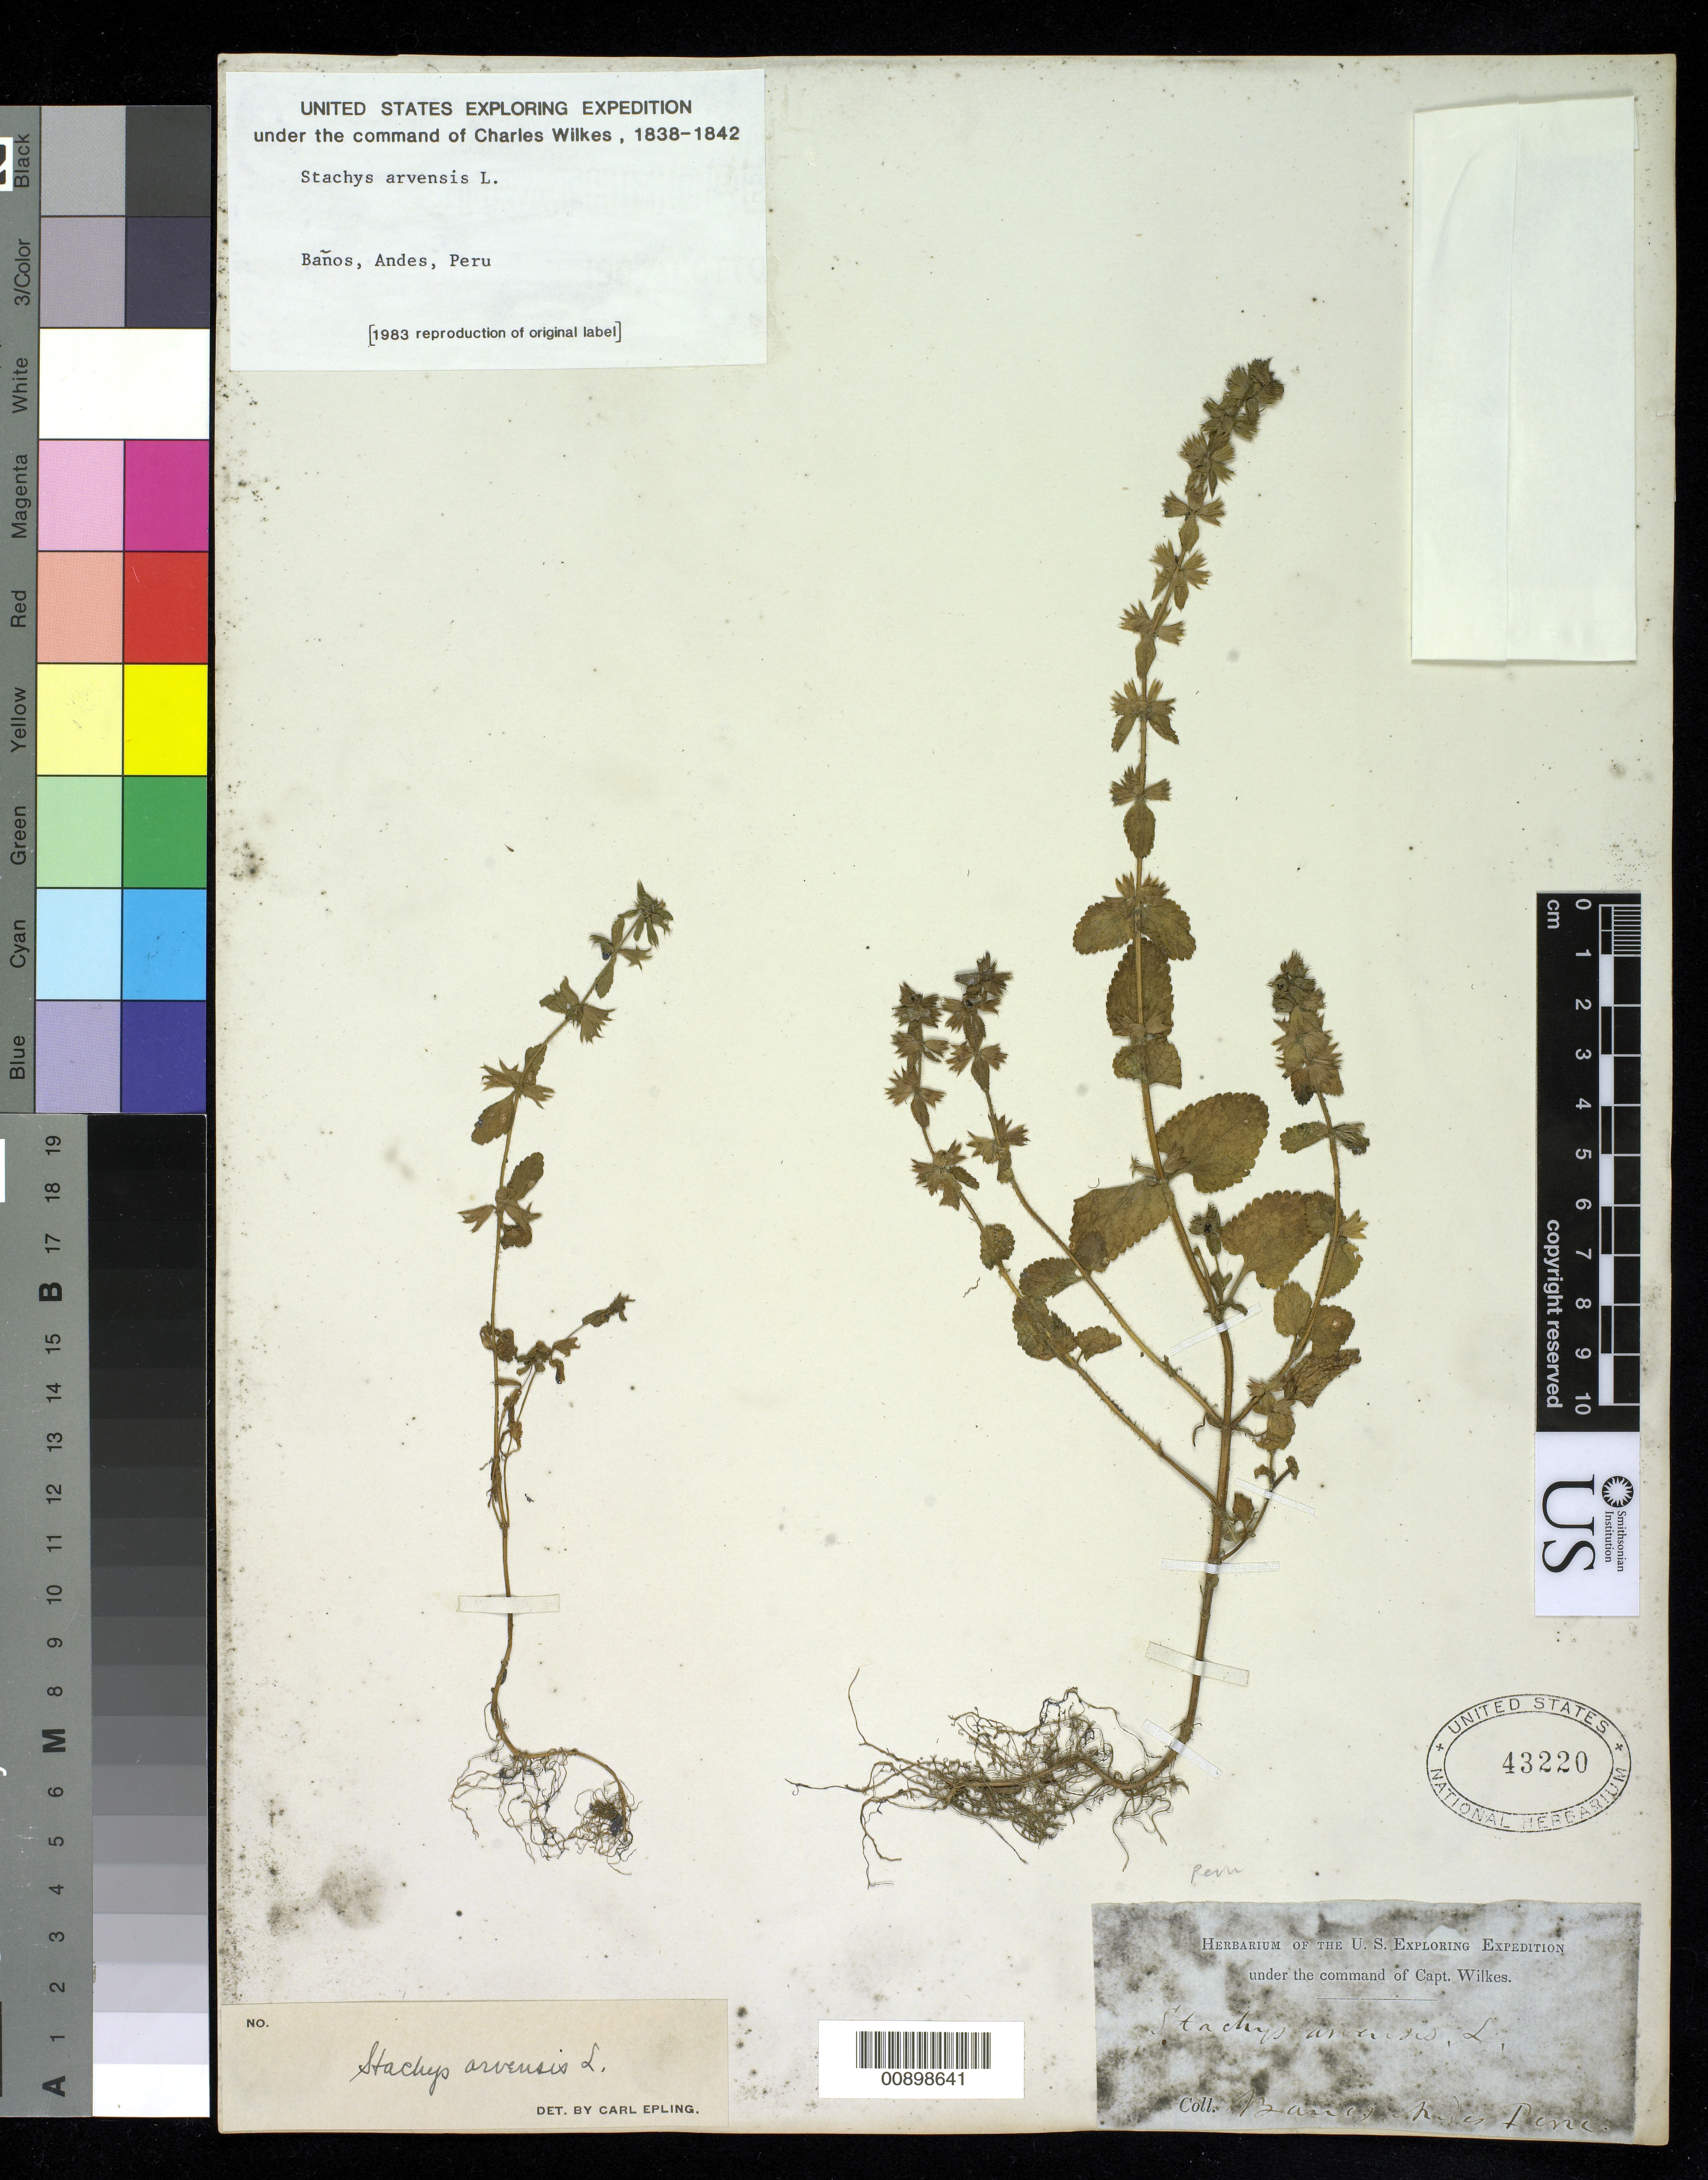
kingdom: Plantae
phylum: Tracheophyta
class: Magnoliopsida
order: Lamiales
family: Lamiaceae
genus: Stachys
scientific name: Stachys arvensis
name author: (L.) L.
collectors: Wilkes Explor. Exped.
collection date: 1838/1842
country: Peru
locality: Banos, Andes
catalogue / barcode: US 43220